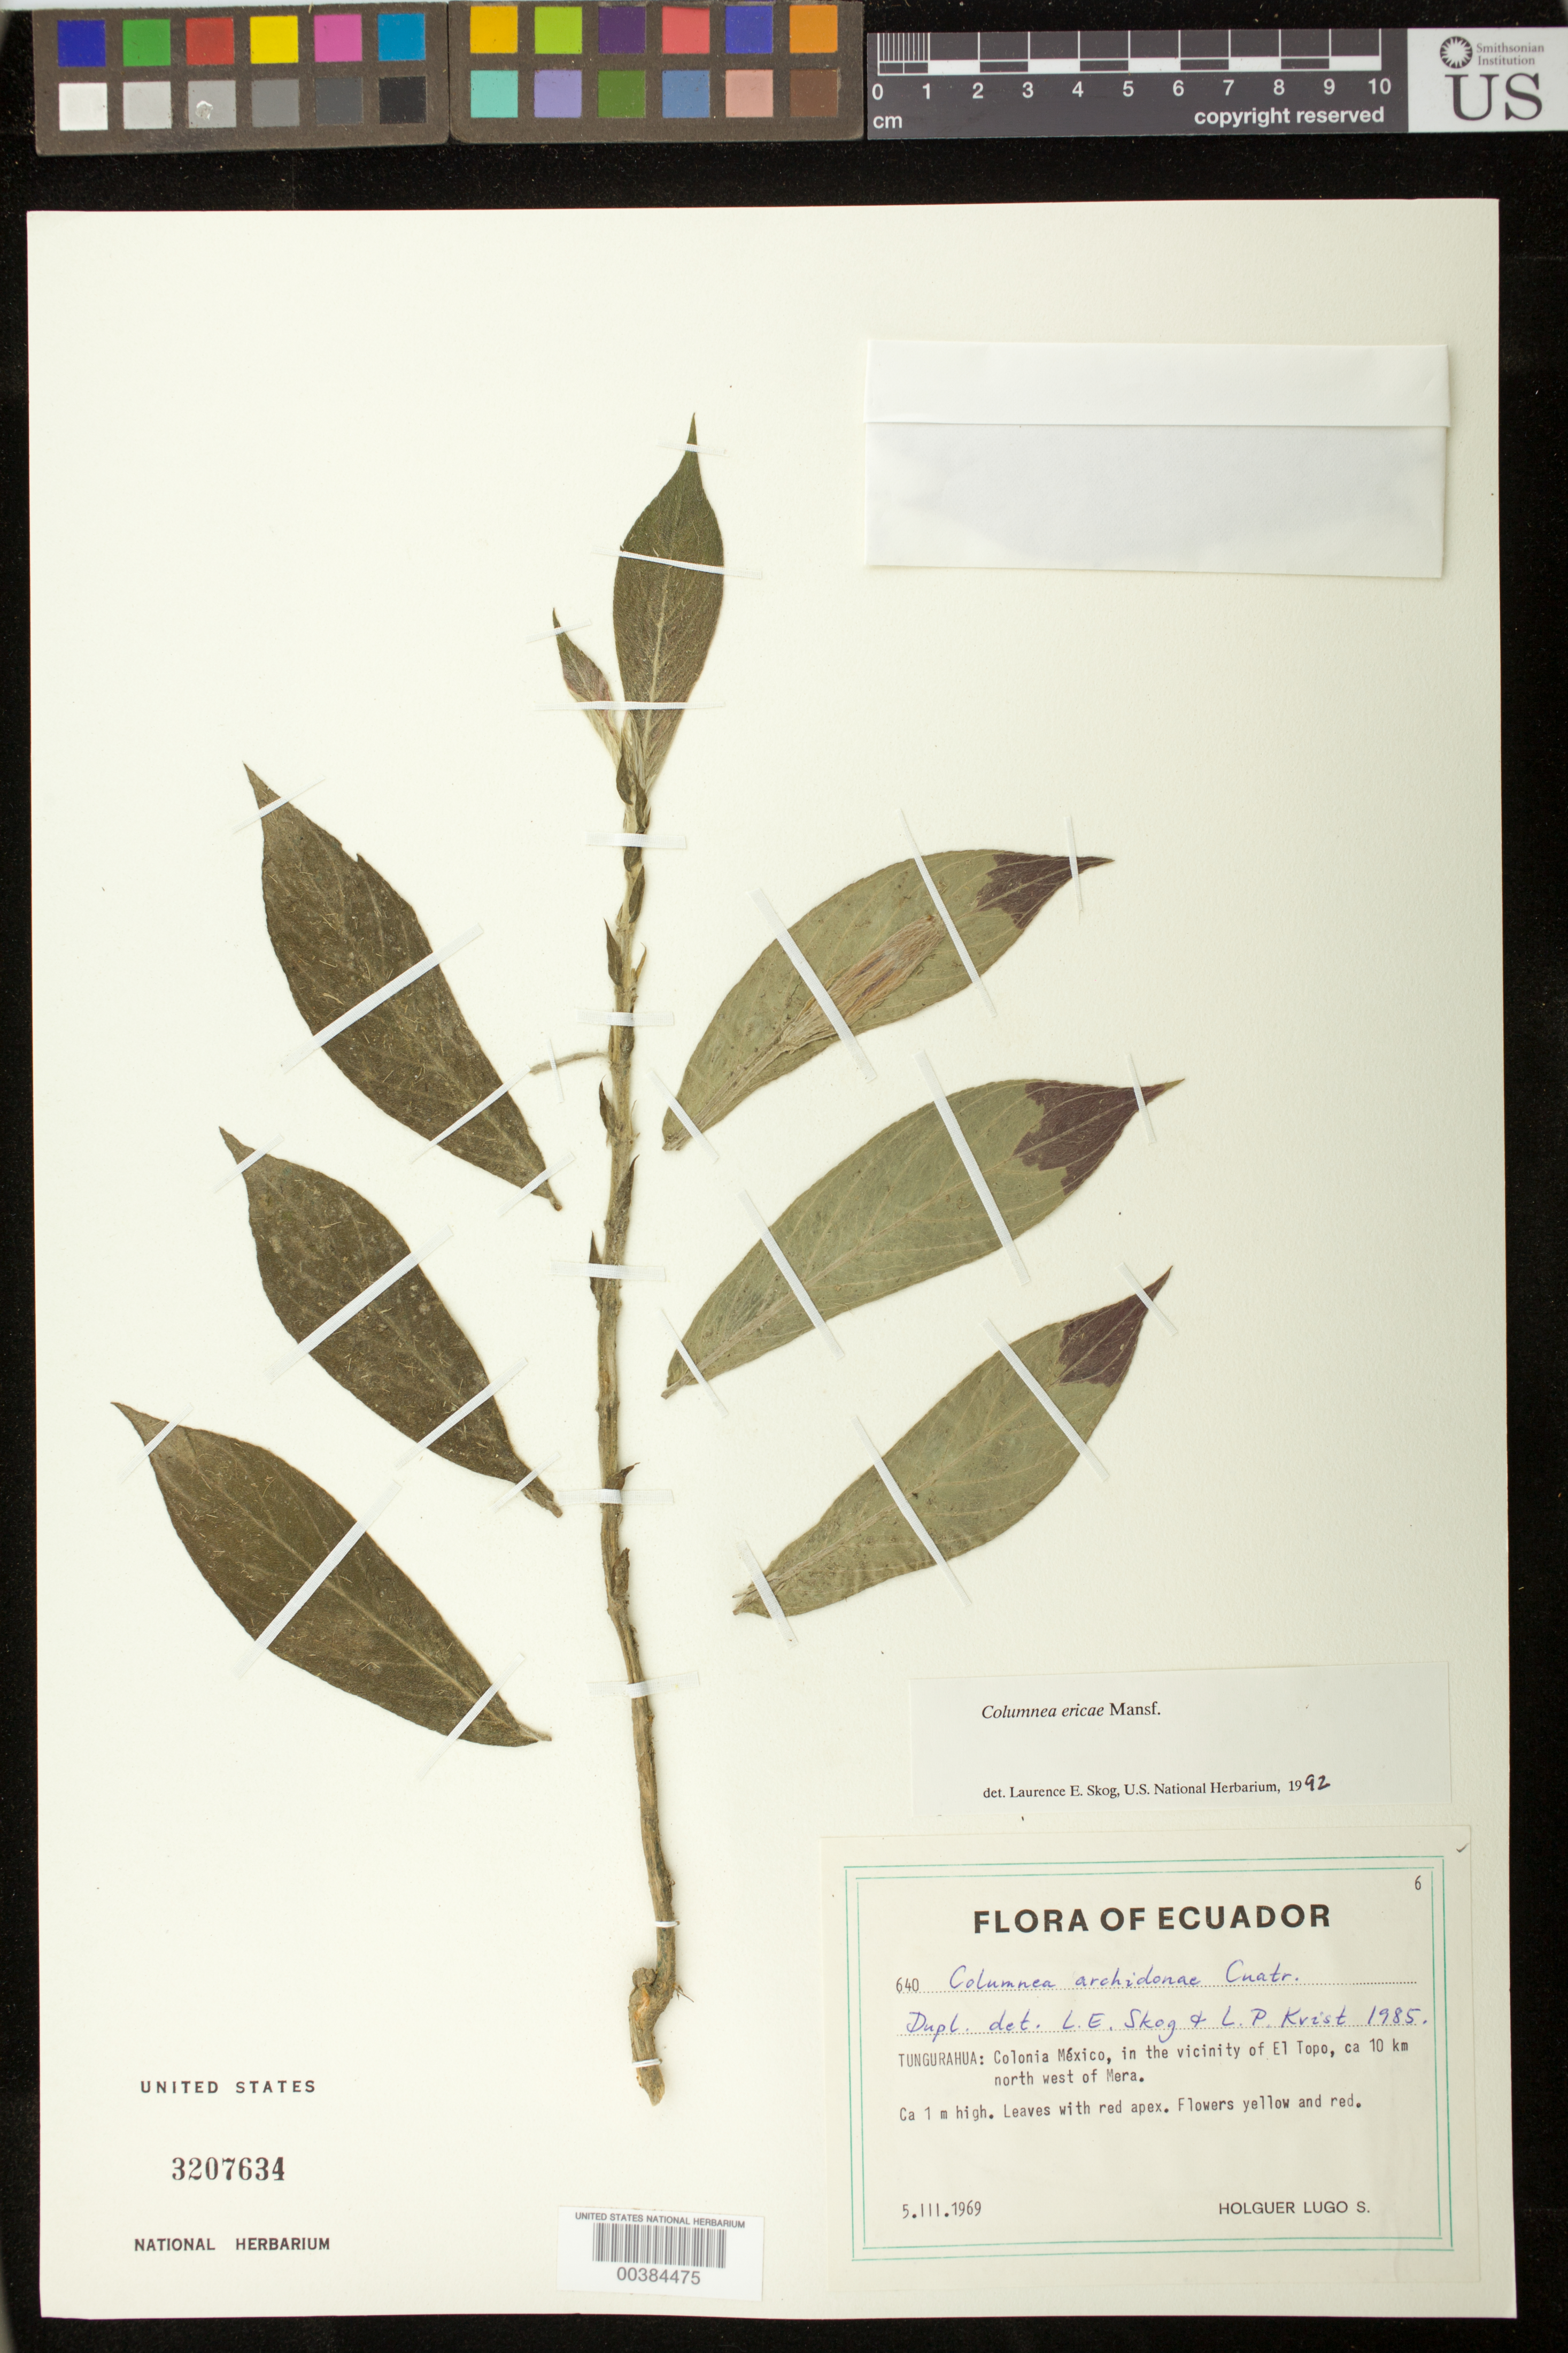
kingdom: Plantae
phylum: Tracheophyta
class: Magnoliopsida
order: Lamiales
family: Gesneriaceae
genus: Columnea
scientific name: Columnea ericae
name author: Mansf.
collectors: H. Lugo S.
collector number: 640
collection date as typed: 05 Mar 1969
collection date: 1969-03-05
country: Ecuador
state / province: Tungurahua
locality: Colonia Mexico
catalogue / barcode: US 3207634